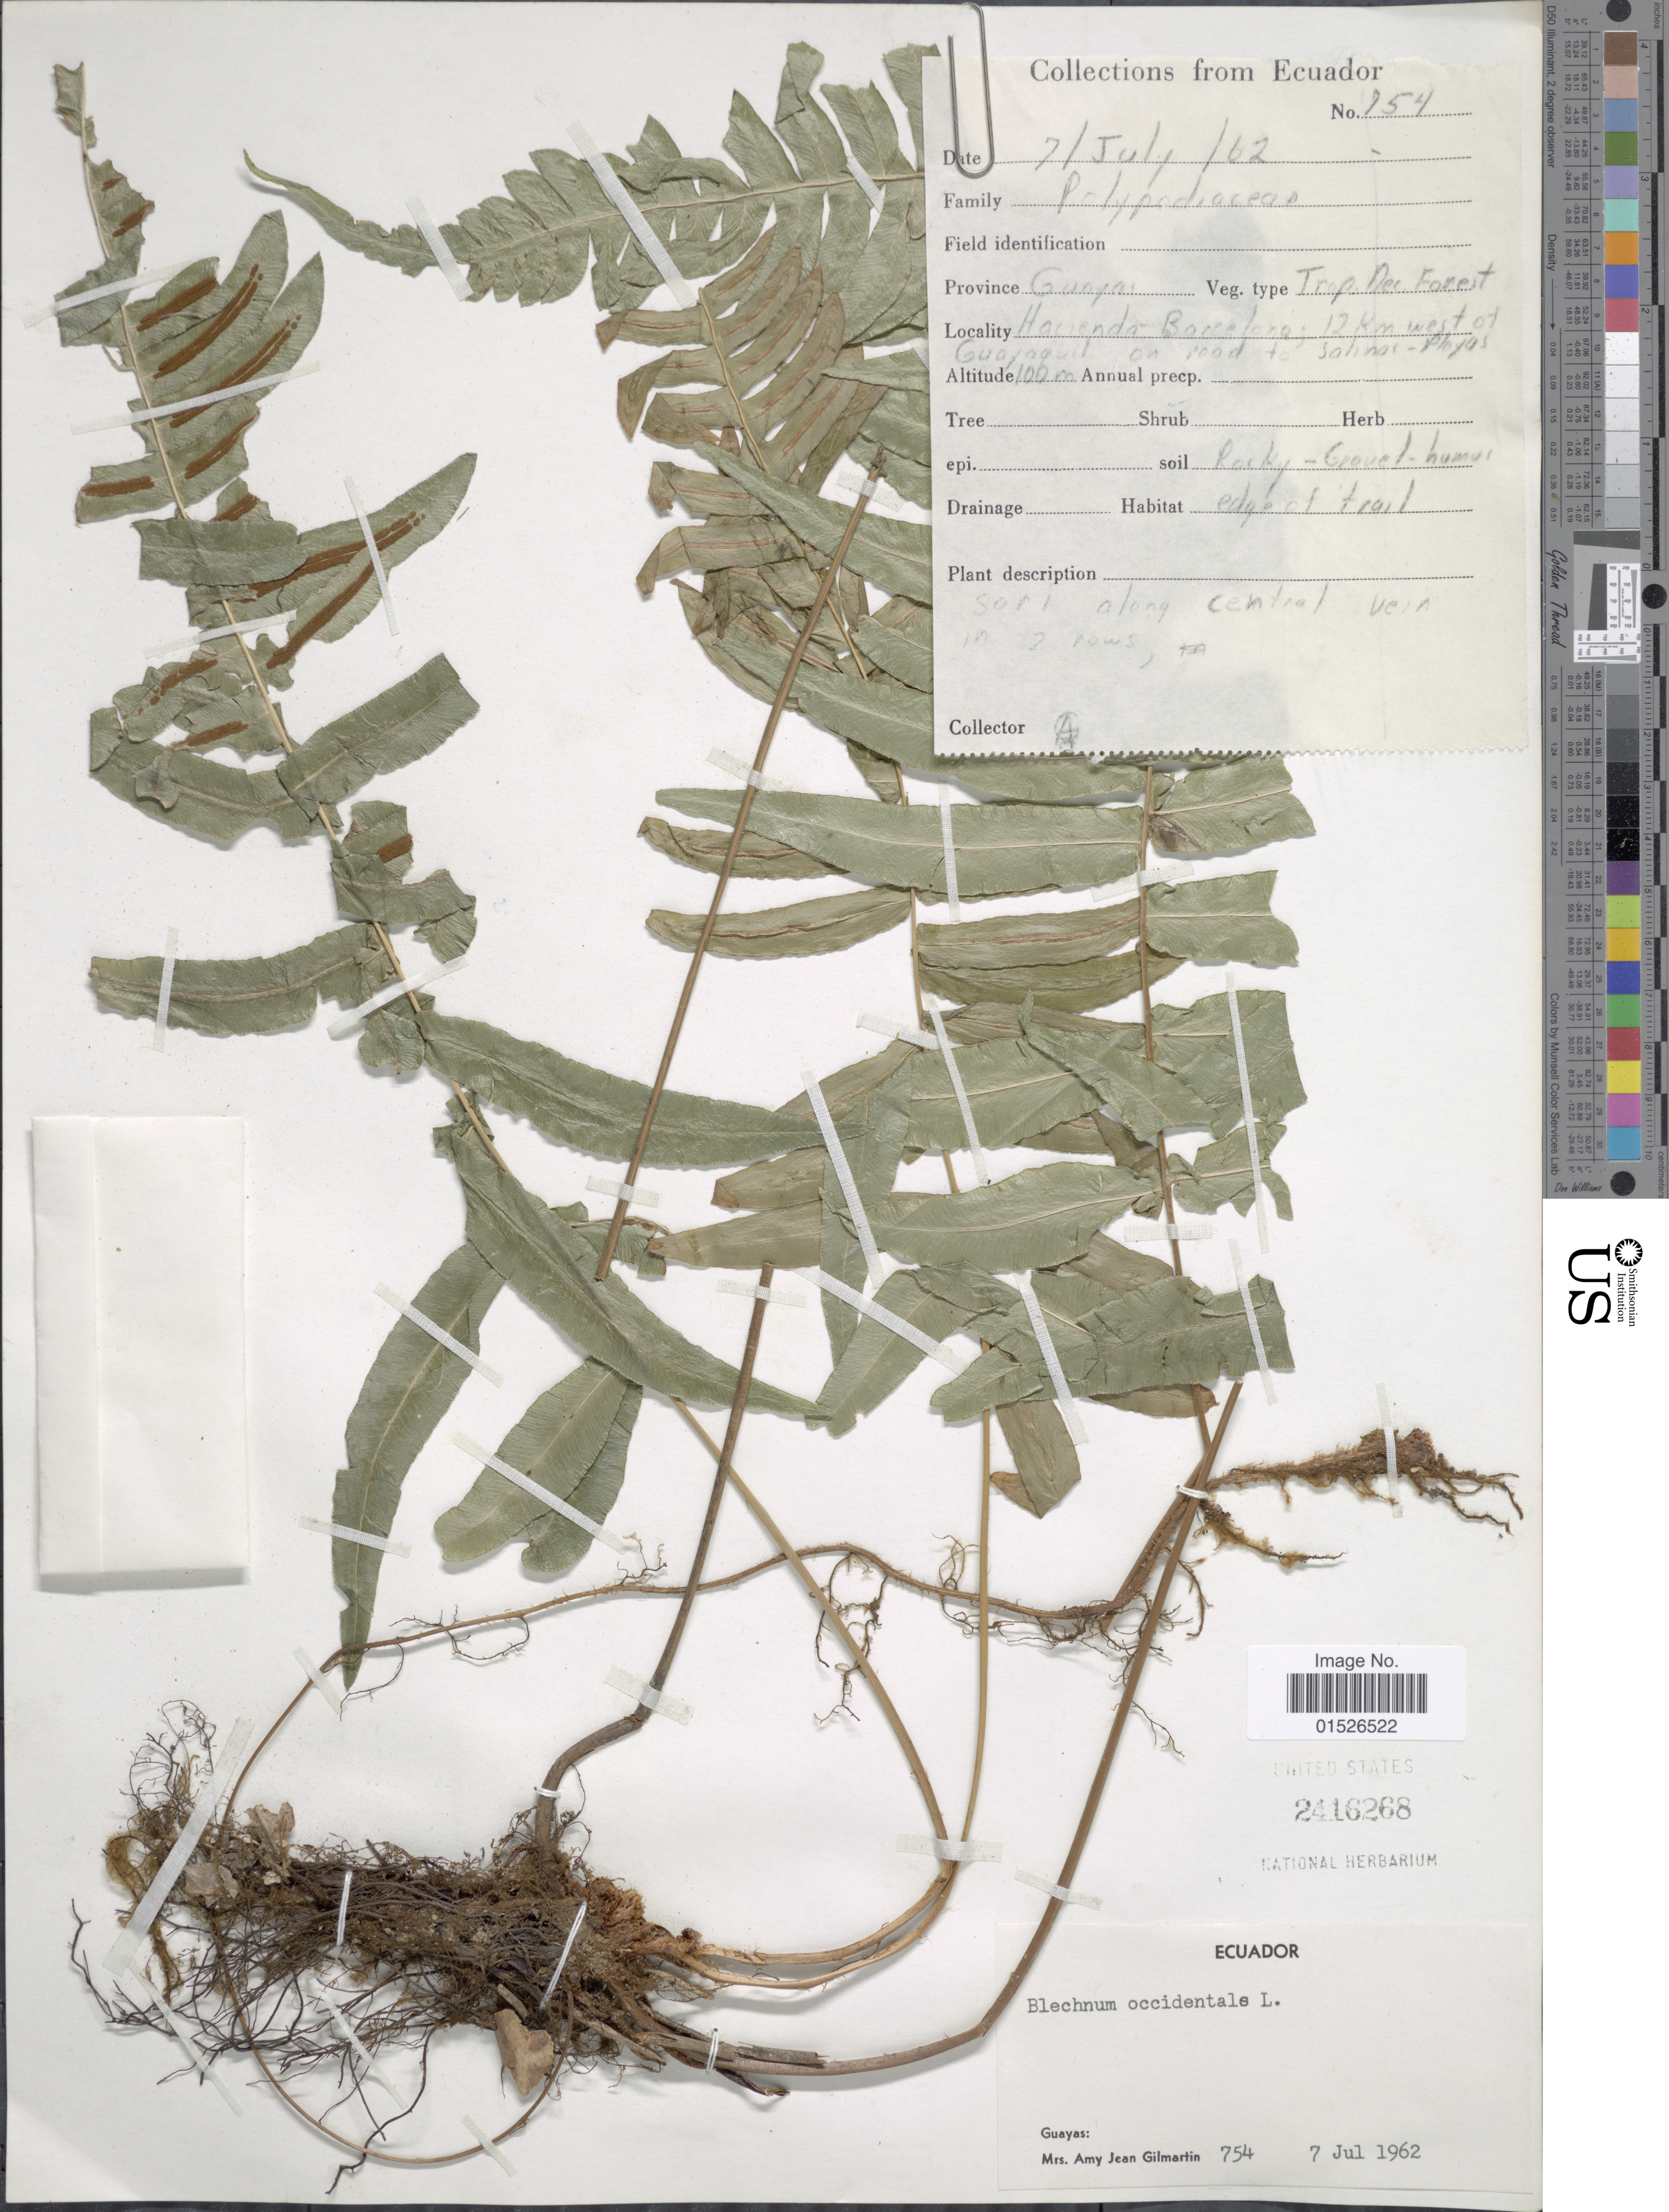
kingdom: Plantae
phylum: Tracheophyta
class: Polypodiopsida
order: Polypodiales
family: Blechnaceae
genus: Blechnum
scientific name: Blechnum occidentale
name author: L.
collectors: A. J. Gilmartin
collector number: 754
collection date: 1962-07-07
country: Ecuador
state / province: Guayas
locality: Ecuador, Guayas. Hacienda Barcelona; 12 km west of Guayaquil on road to Salinas-Playas.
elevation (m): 100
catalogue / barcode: US 2416268